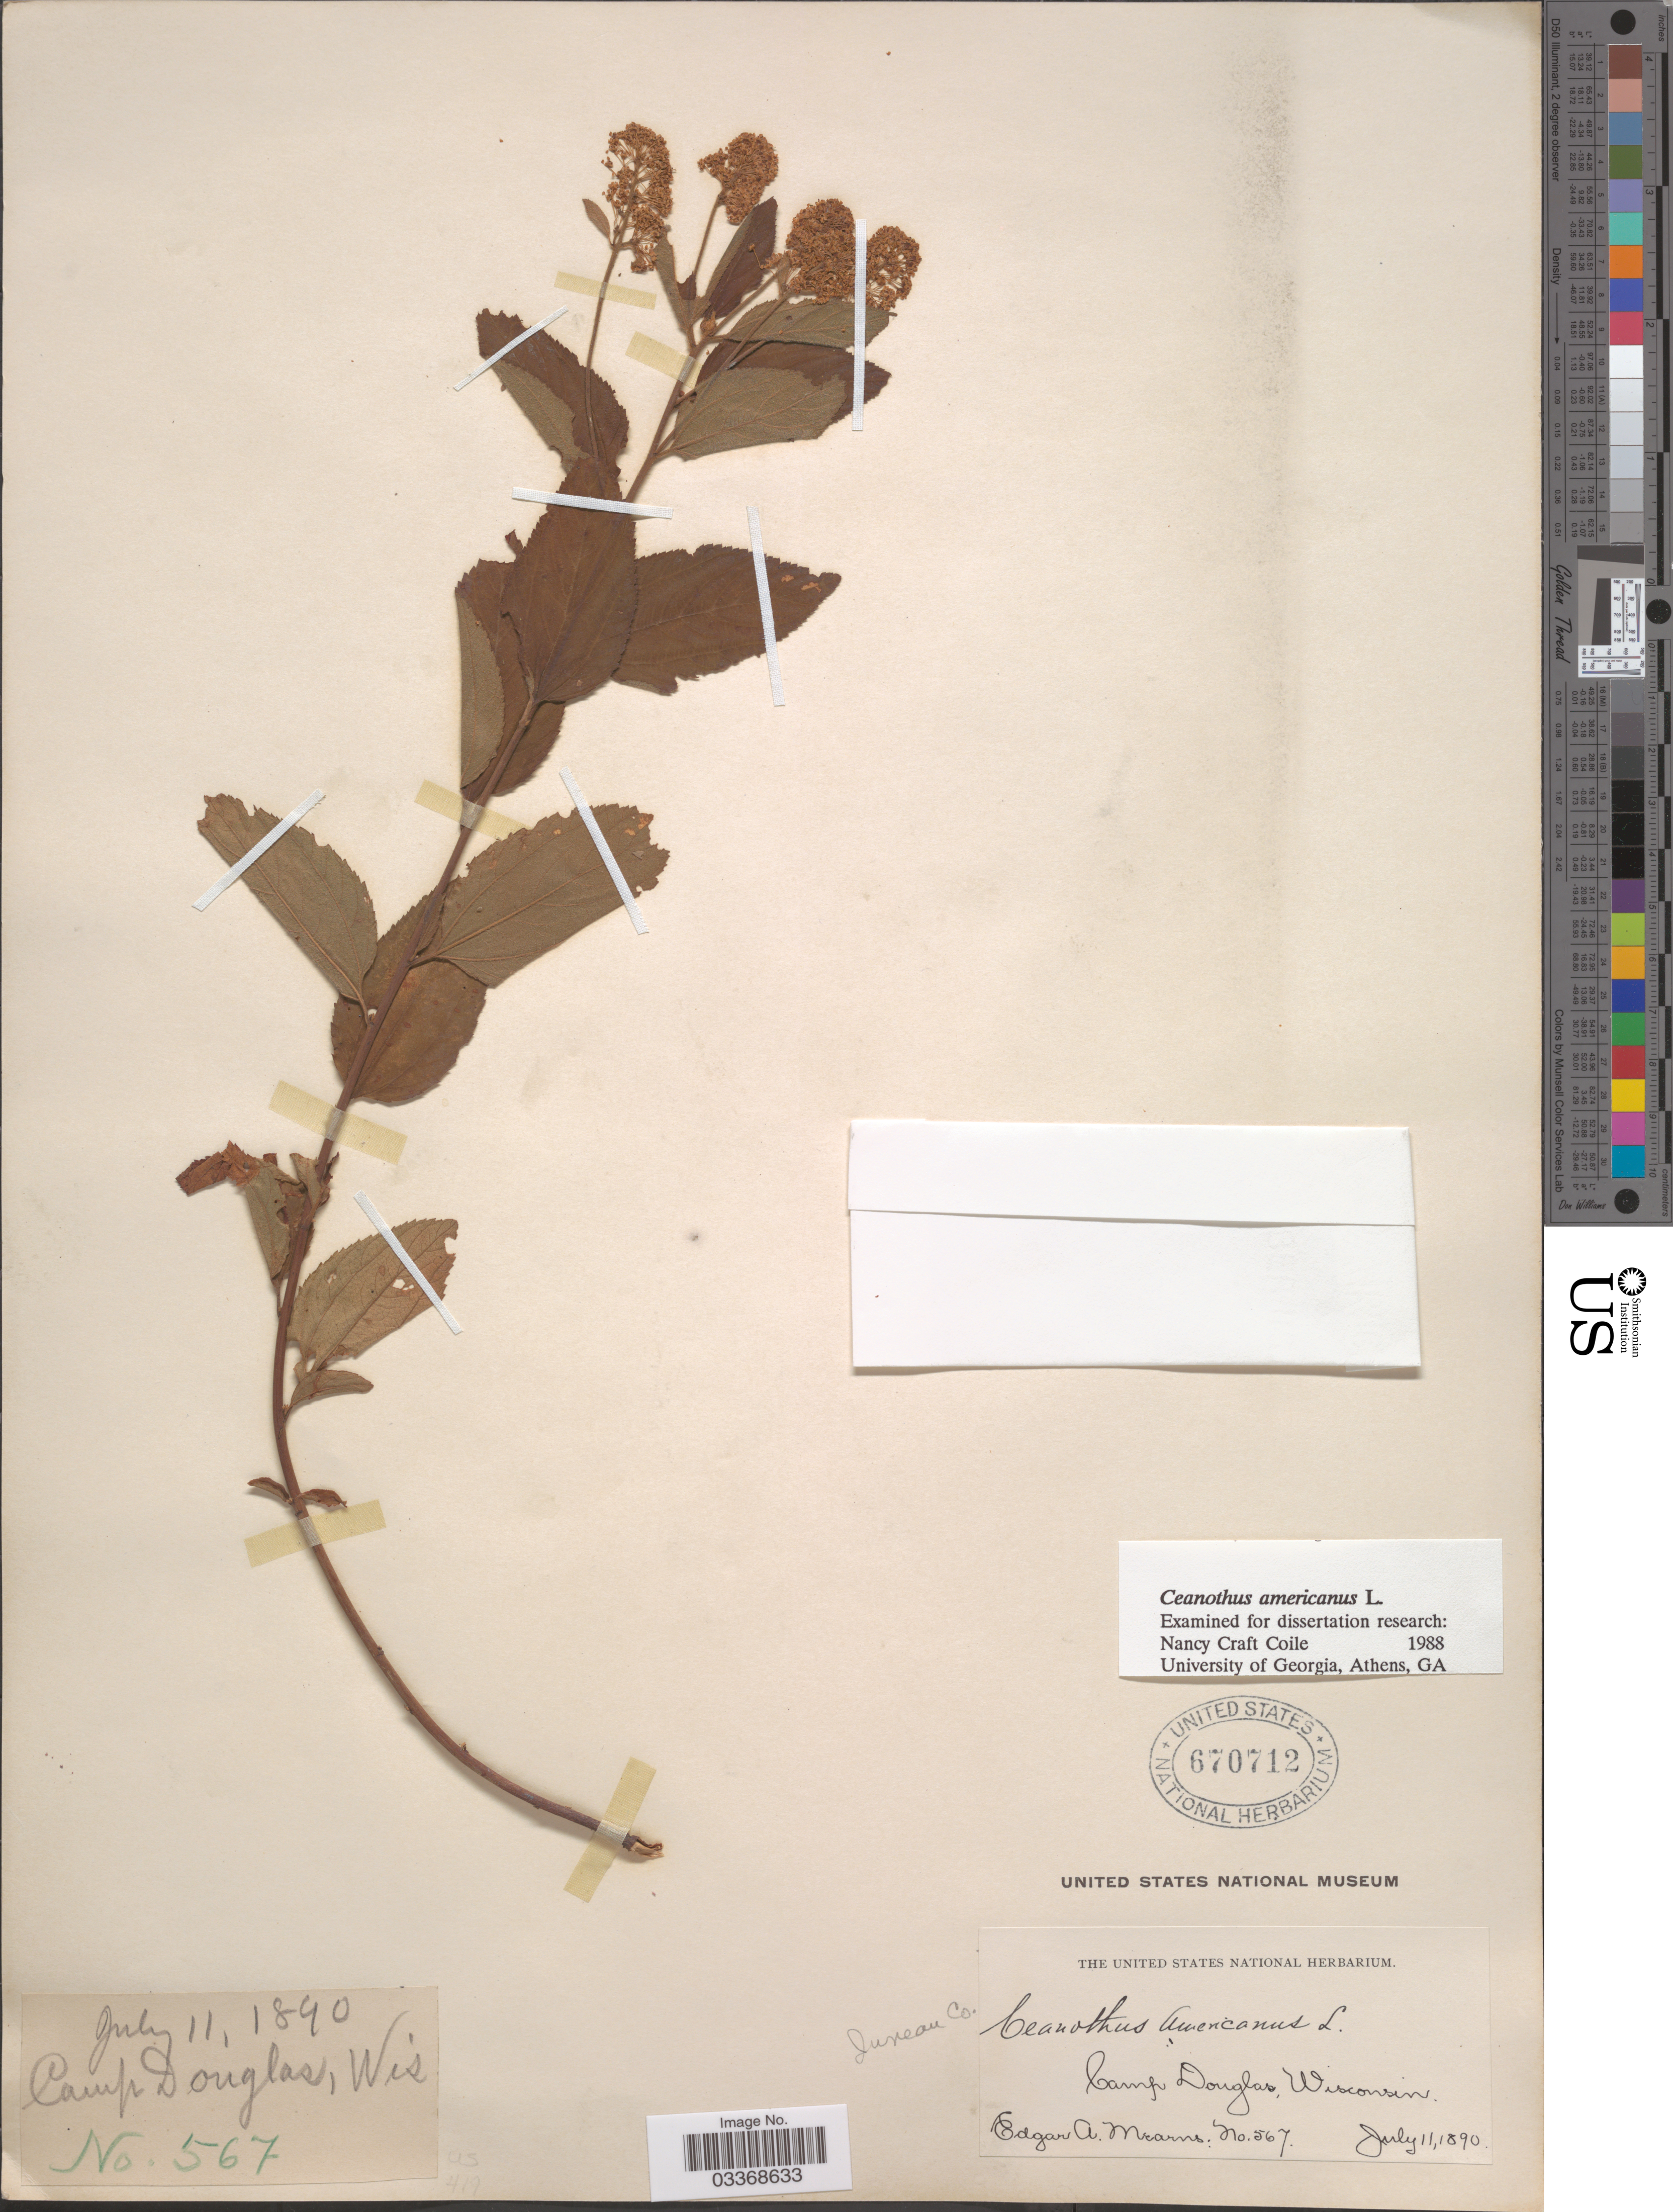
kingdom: Plantae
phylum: Tracheophyta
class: Magnoliopsida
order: Rosales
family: Rhamnaceae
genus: Ceanothus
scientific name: Ceanothus americanus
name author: L.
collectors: E. A. Mearns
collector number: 567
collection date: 1890-07-11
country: United States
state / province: Wisconsin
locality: Camp Douglas, Juneau Co.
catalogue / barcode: US 670712